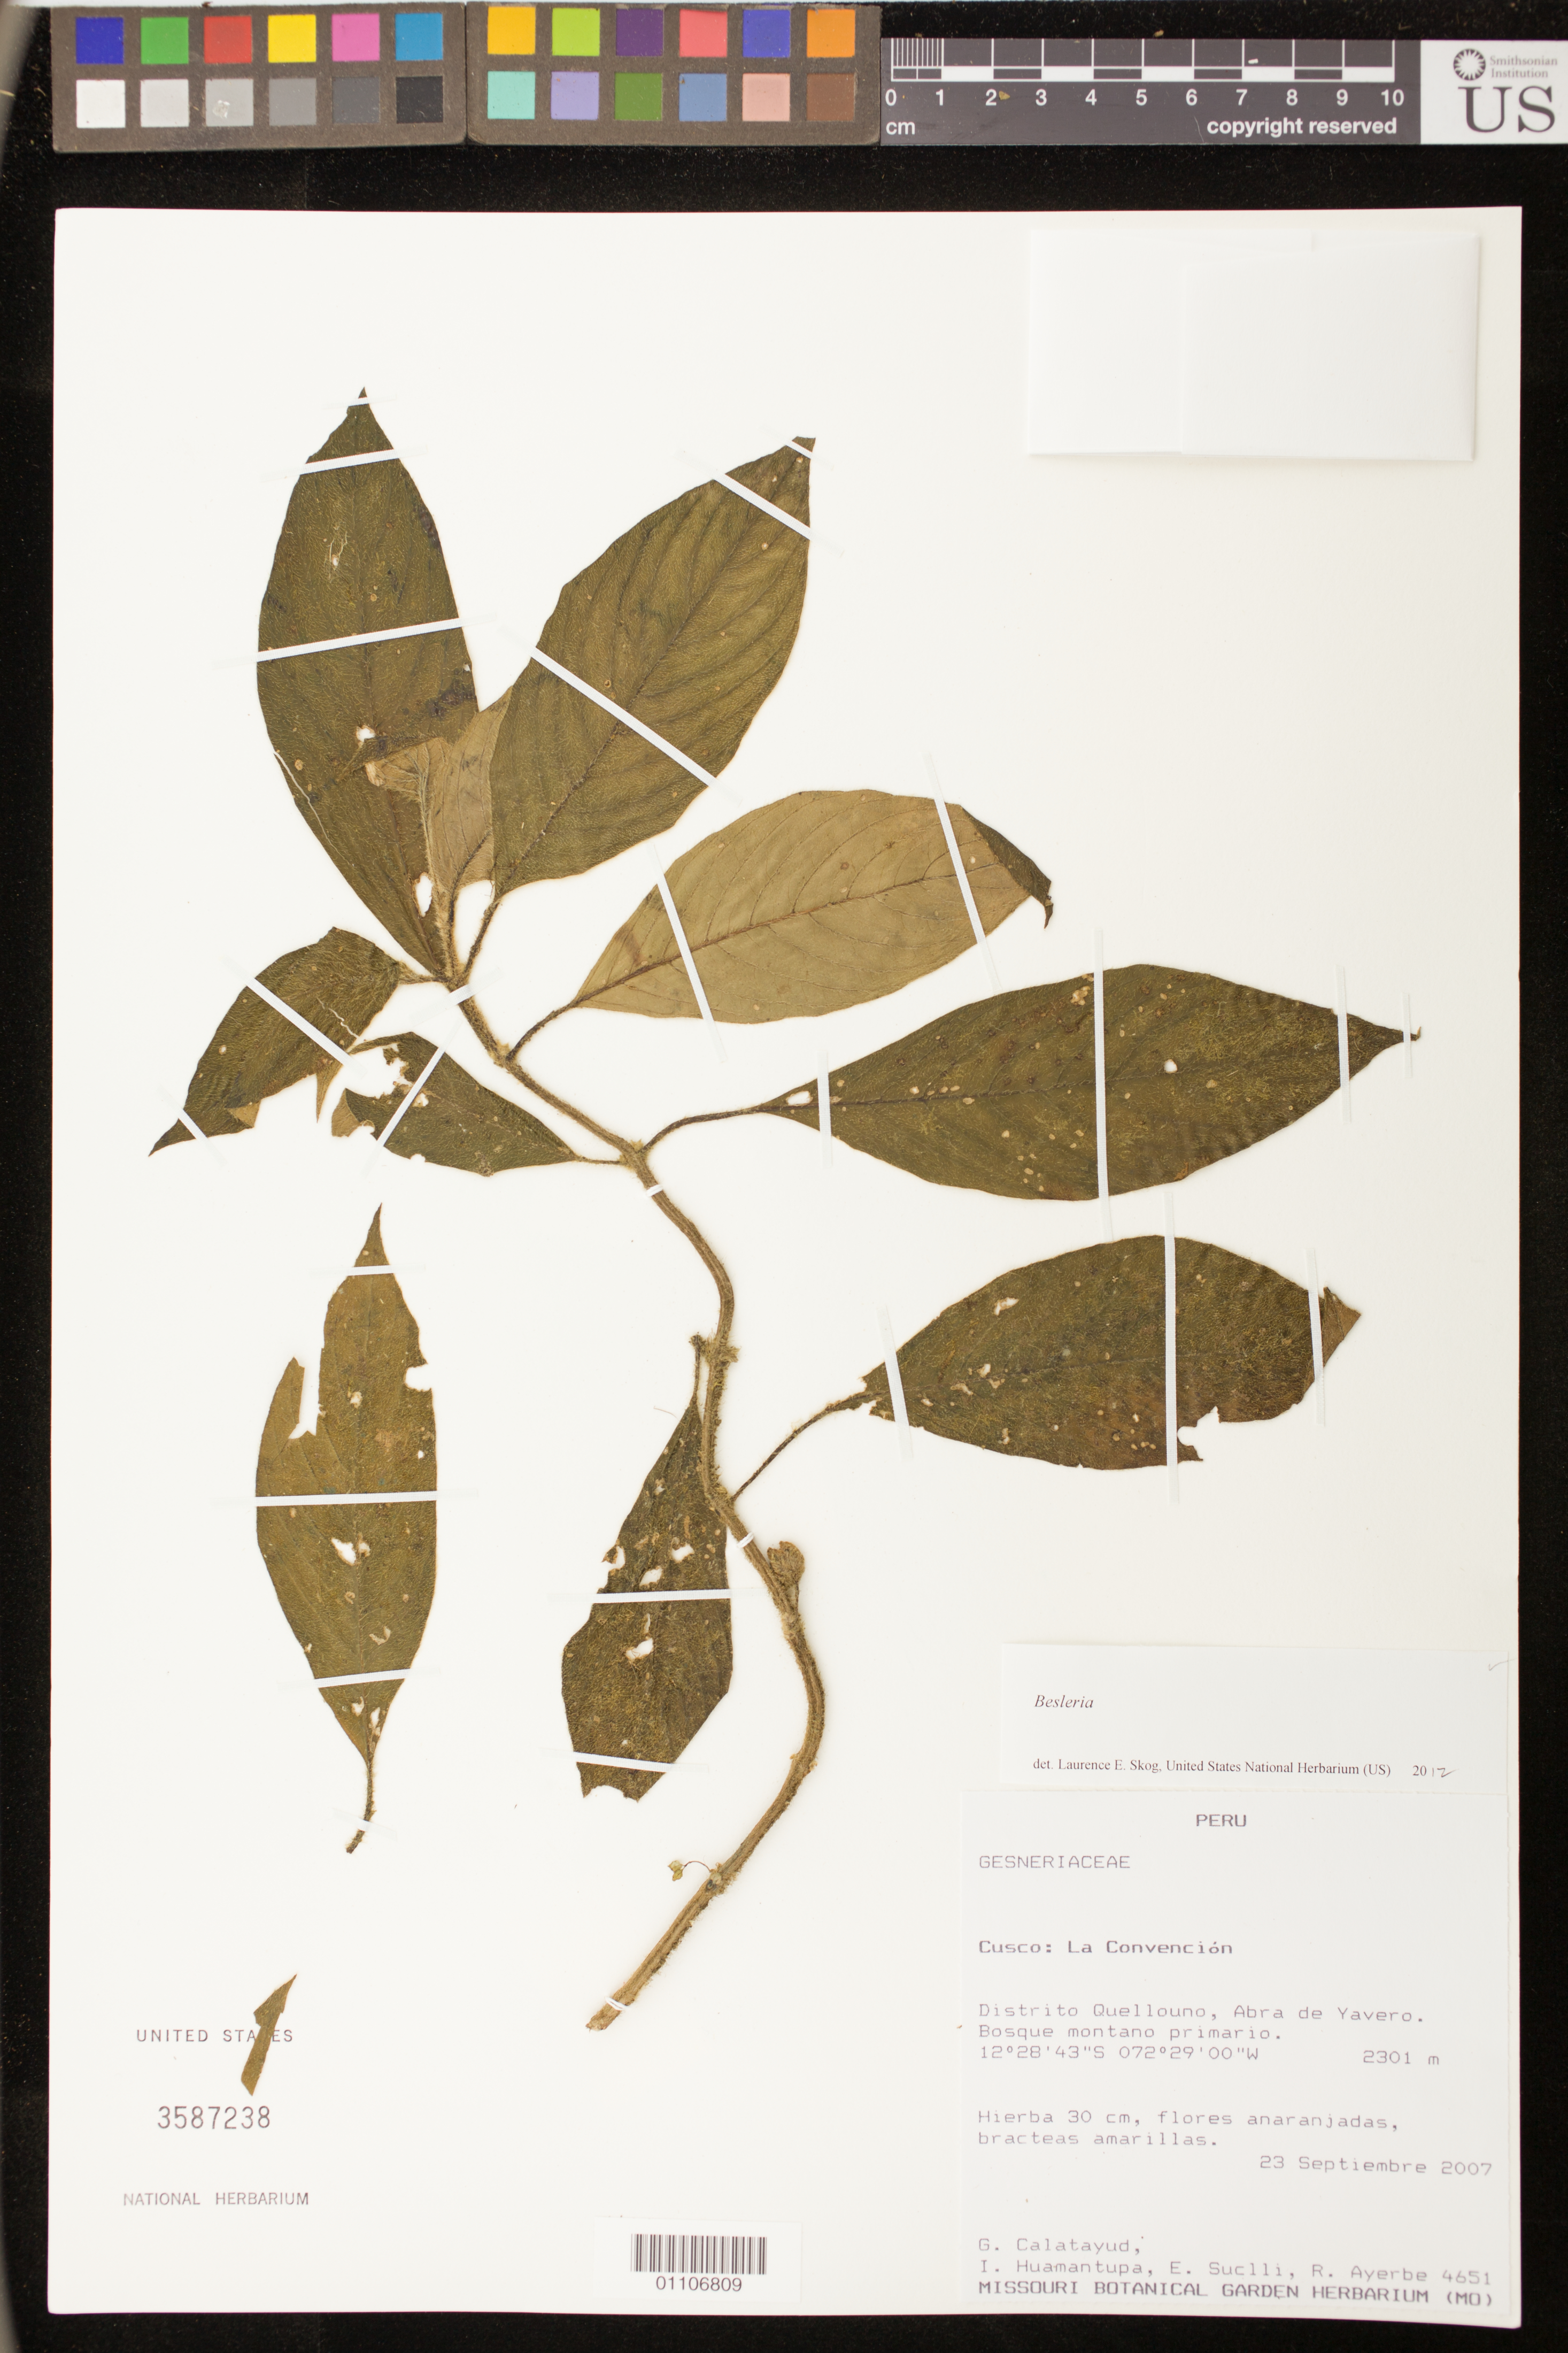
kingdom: Plantae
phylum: Tracheophyta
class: Magnoliopsida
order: Lamiales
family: Gesneriaceae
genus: Besleria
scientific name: Besleria sp.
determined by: Skog, Laurence E.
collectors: G. Calatayud, I. Huamantupa, E. Suclli & R. Ayerbe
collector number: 4651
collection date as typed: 23 Sep 2007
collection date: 2007-09-23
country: Peru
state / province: Cusco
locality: La Convencion: Distrito Quellouno, Abra de Yavero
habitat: Bosque montano primario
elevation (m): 2301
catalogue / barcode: US 3587238